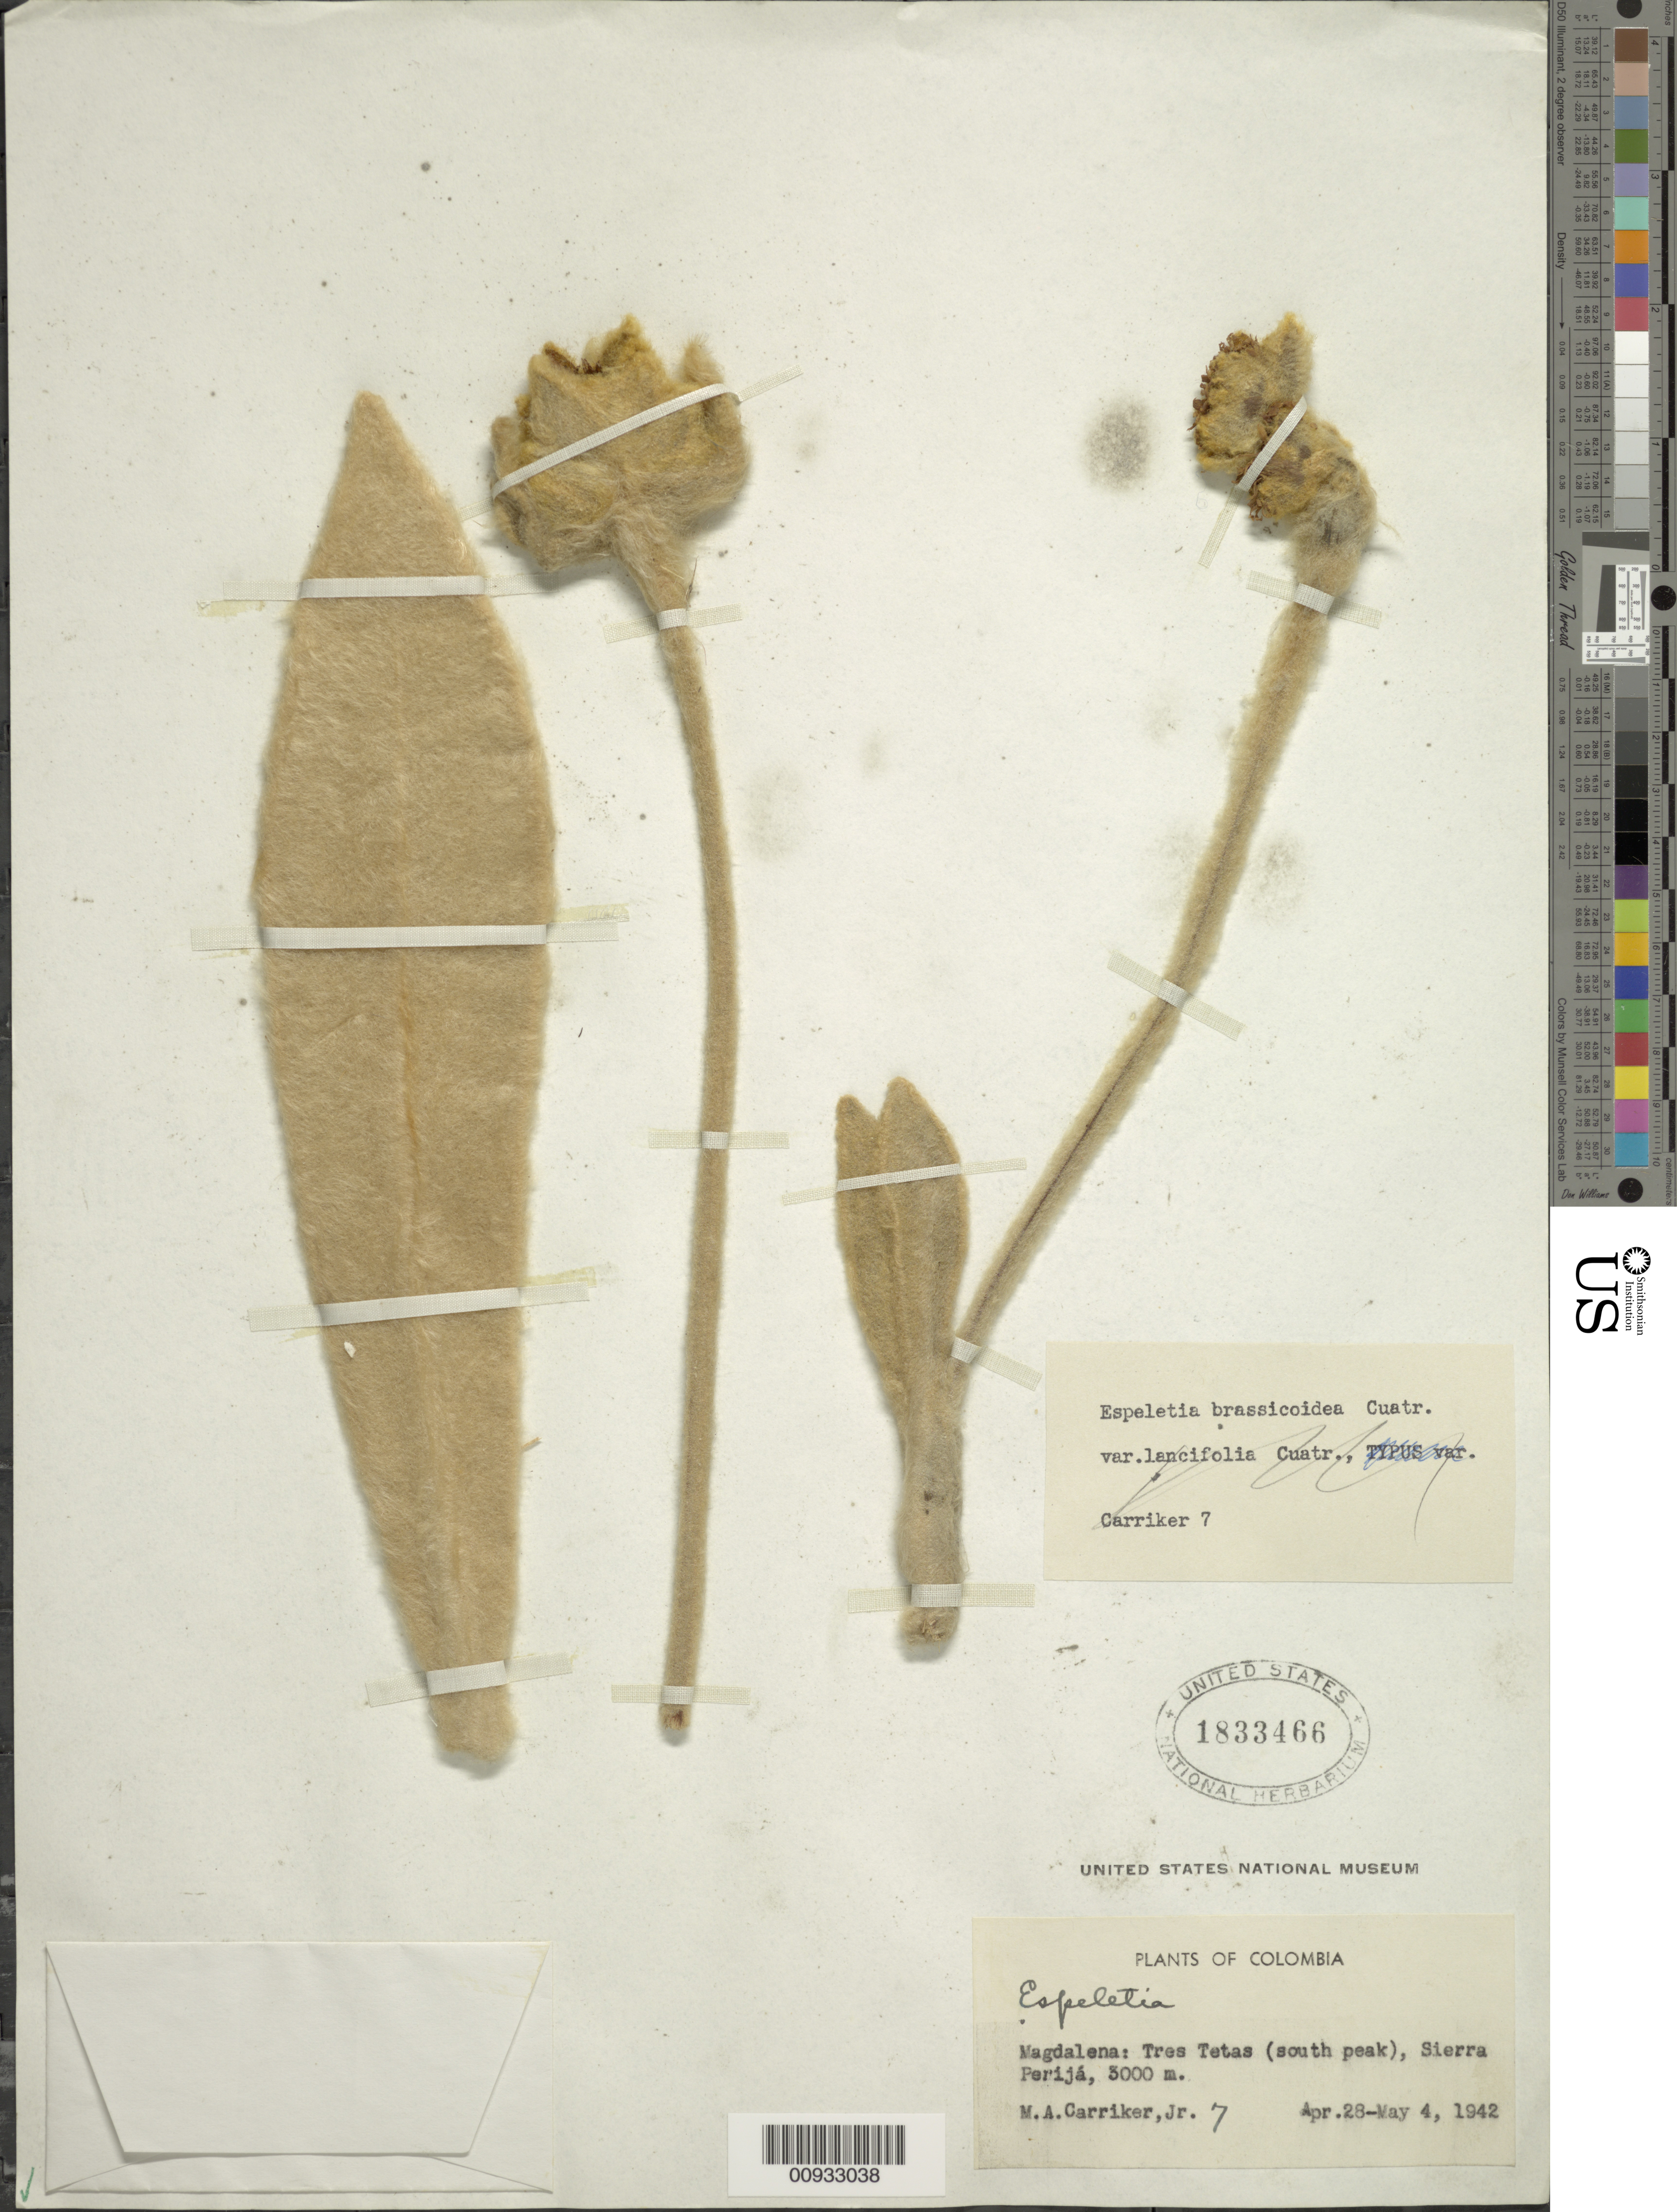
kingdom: Plantae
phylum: Tracheophyta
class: Magnoliopsida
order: Asterales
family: Asteraceae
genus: Espeletia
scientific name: Espeletia brassicoidea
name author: Cuatrec.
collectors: M. A. Carriker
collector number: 7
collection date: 1942-04-28/1942-05-04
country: Colombia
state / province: Magdalena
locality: Tres tetas (south peak), Sierra Perijá.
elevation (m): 3000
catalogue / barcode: US 1833466